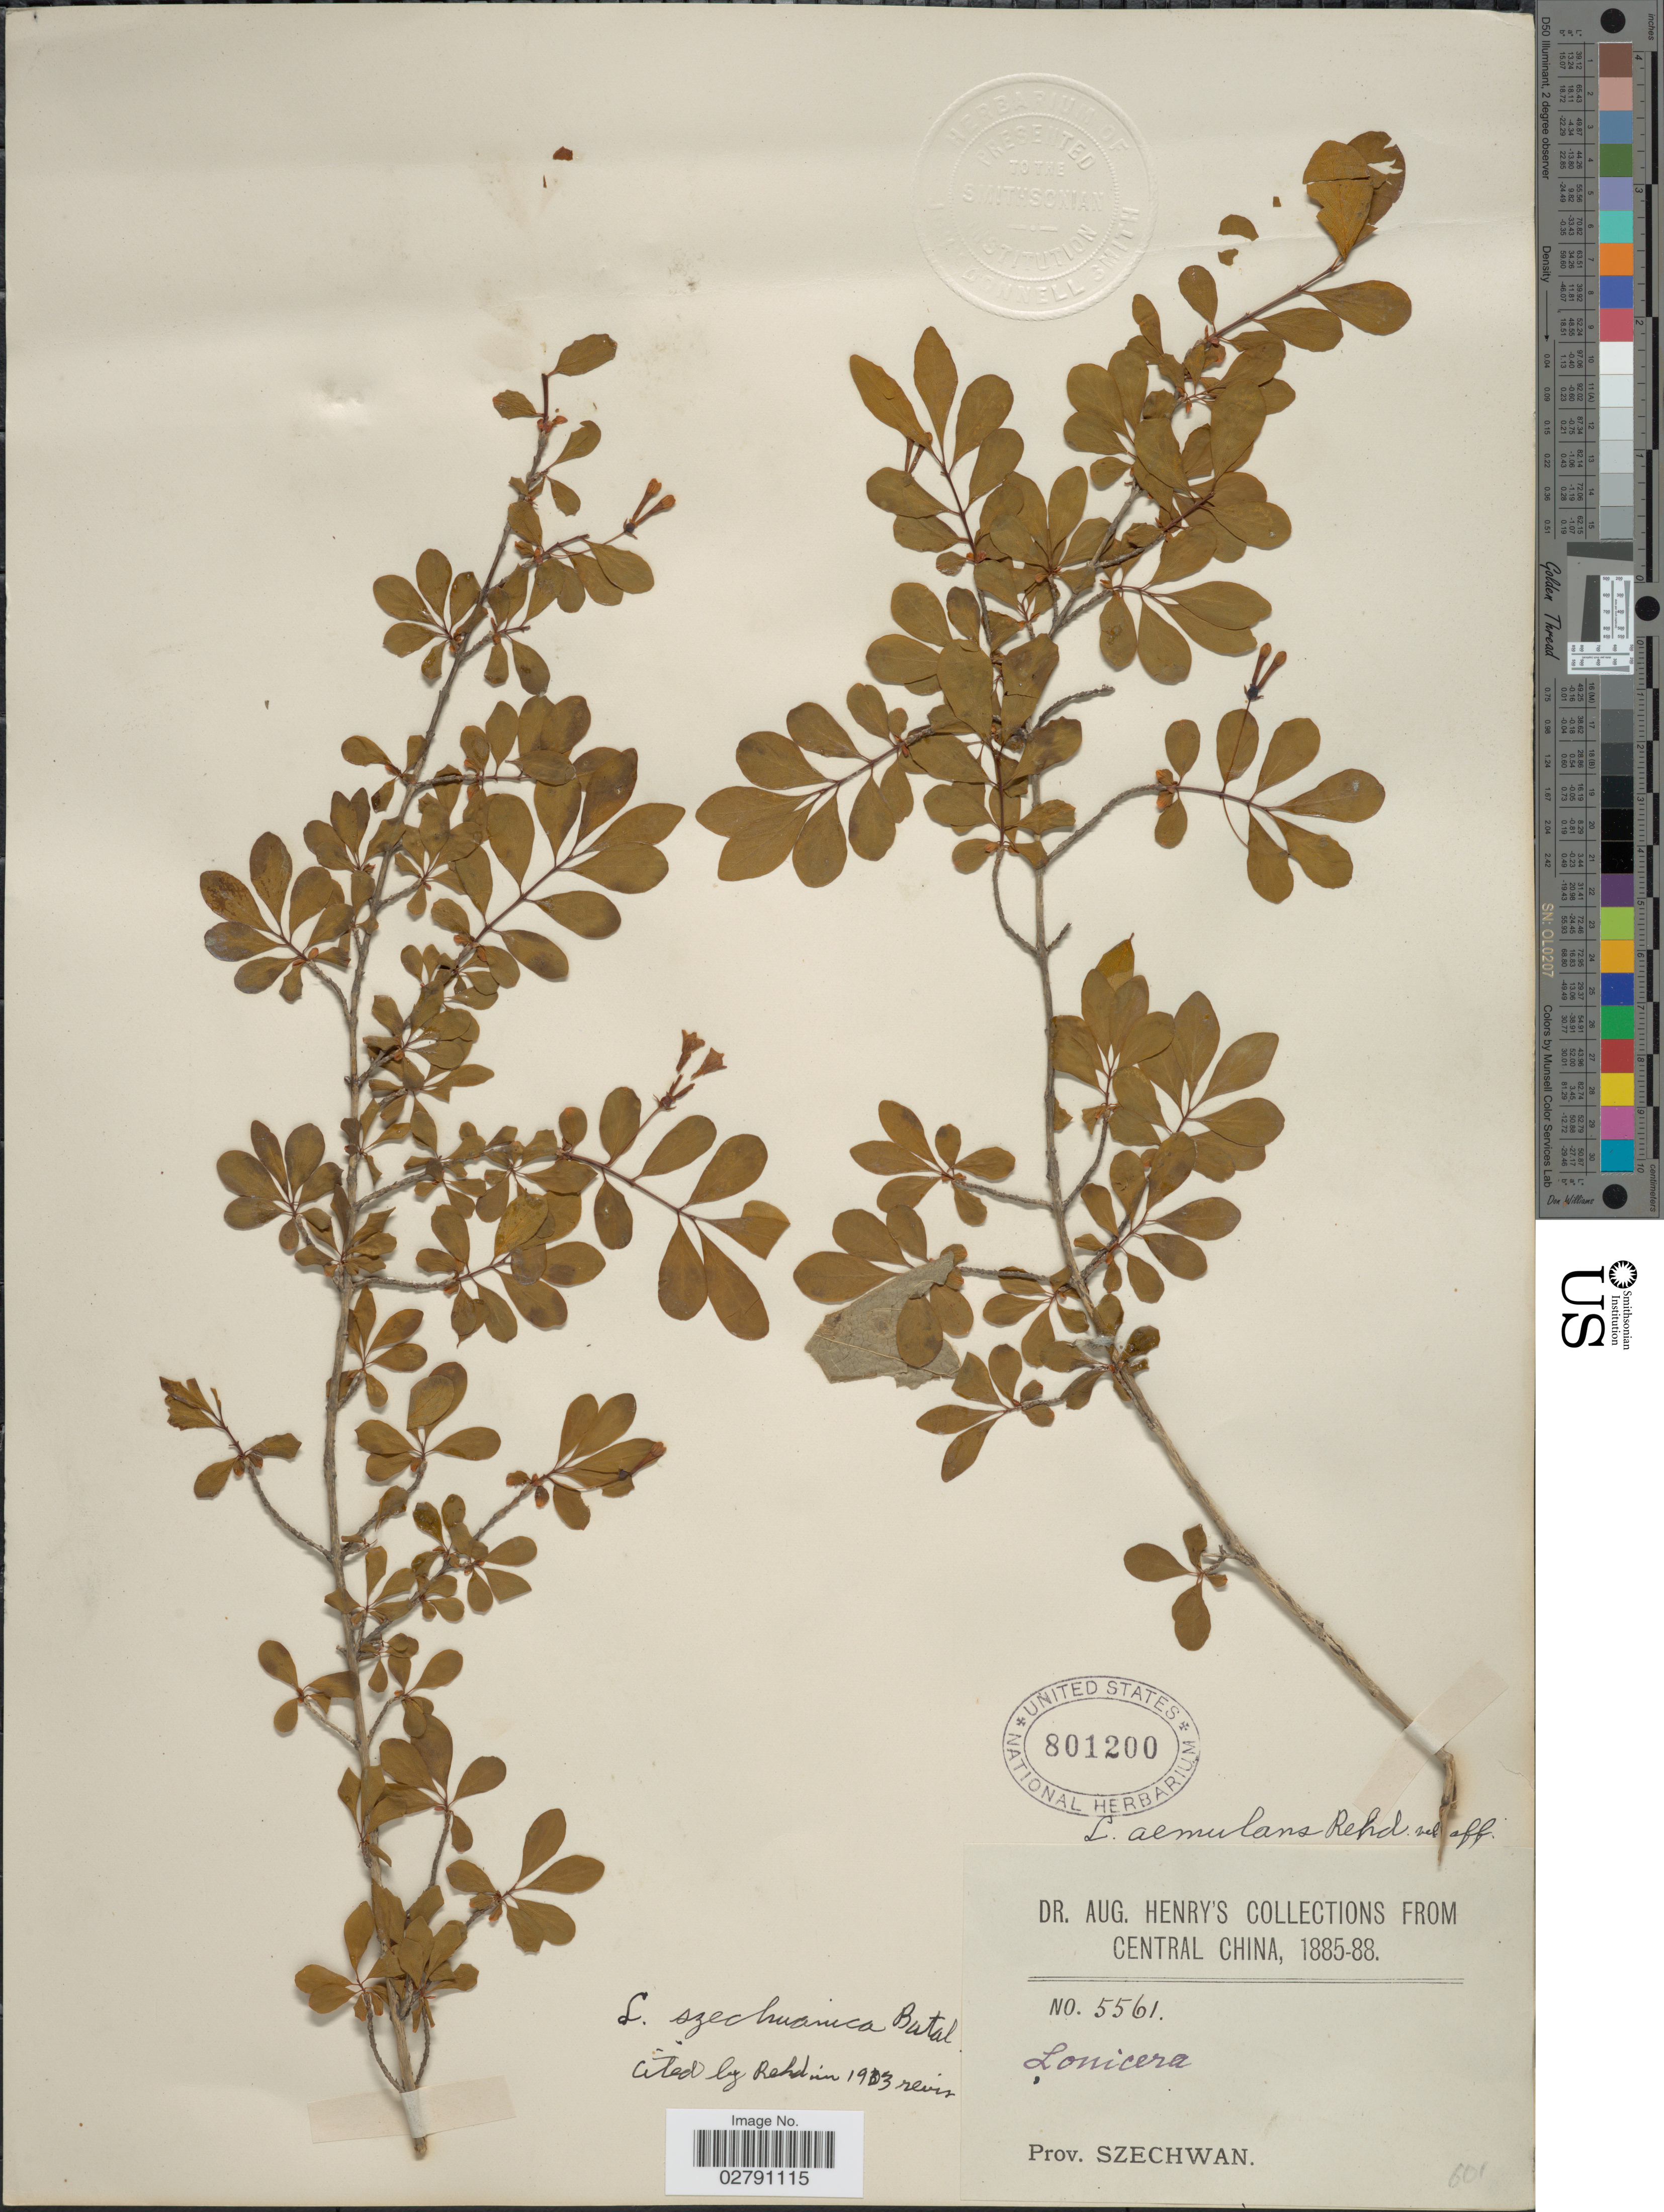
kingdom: Plantae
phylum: Tracheophyta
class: Magnoliopsida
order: Dipsacales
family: Caprifoliaceae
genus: Lonicera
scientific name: Lonicera szechuanica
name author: Batalin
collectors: A. Henry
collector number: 5561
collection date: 1885/1888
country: China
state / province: Sichuan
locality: Central China. Prov. Szechwan.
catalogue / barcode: US 801200